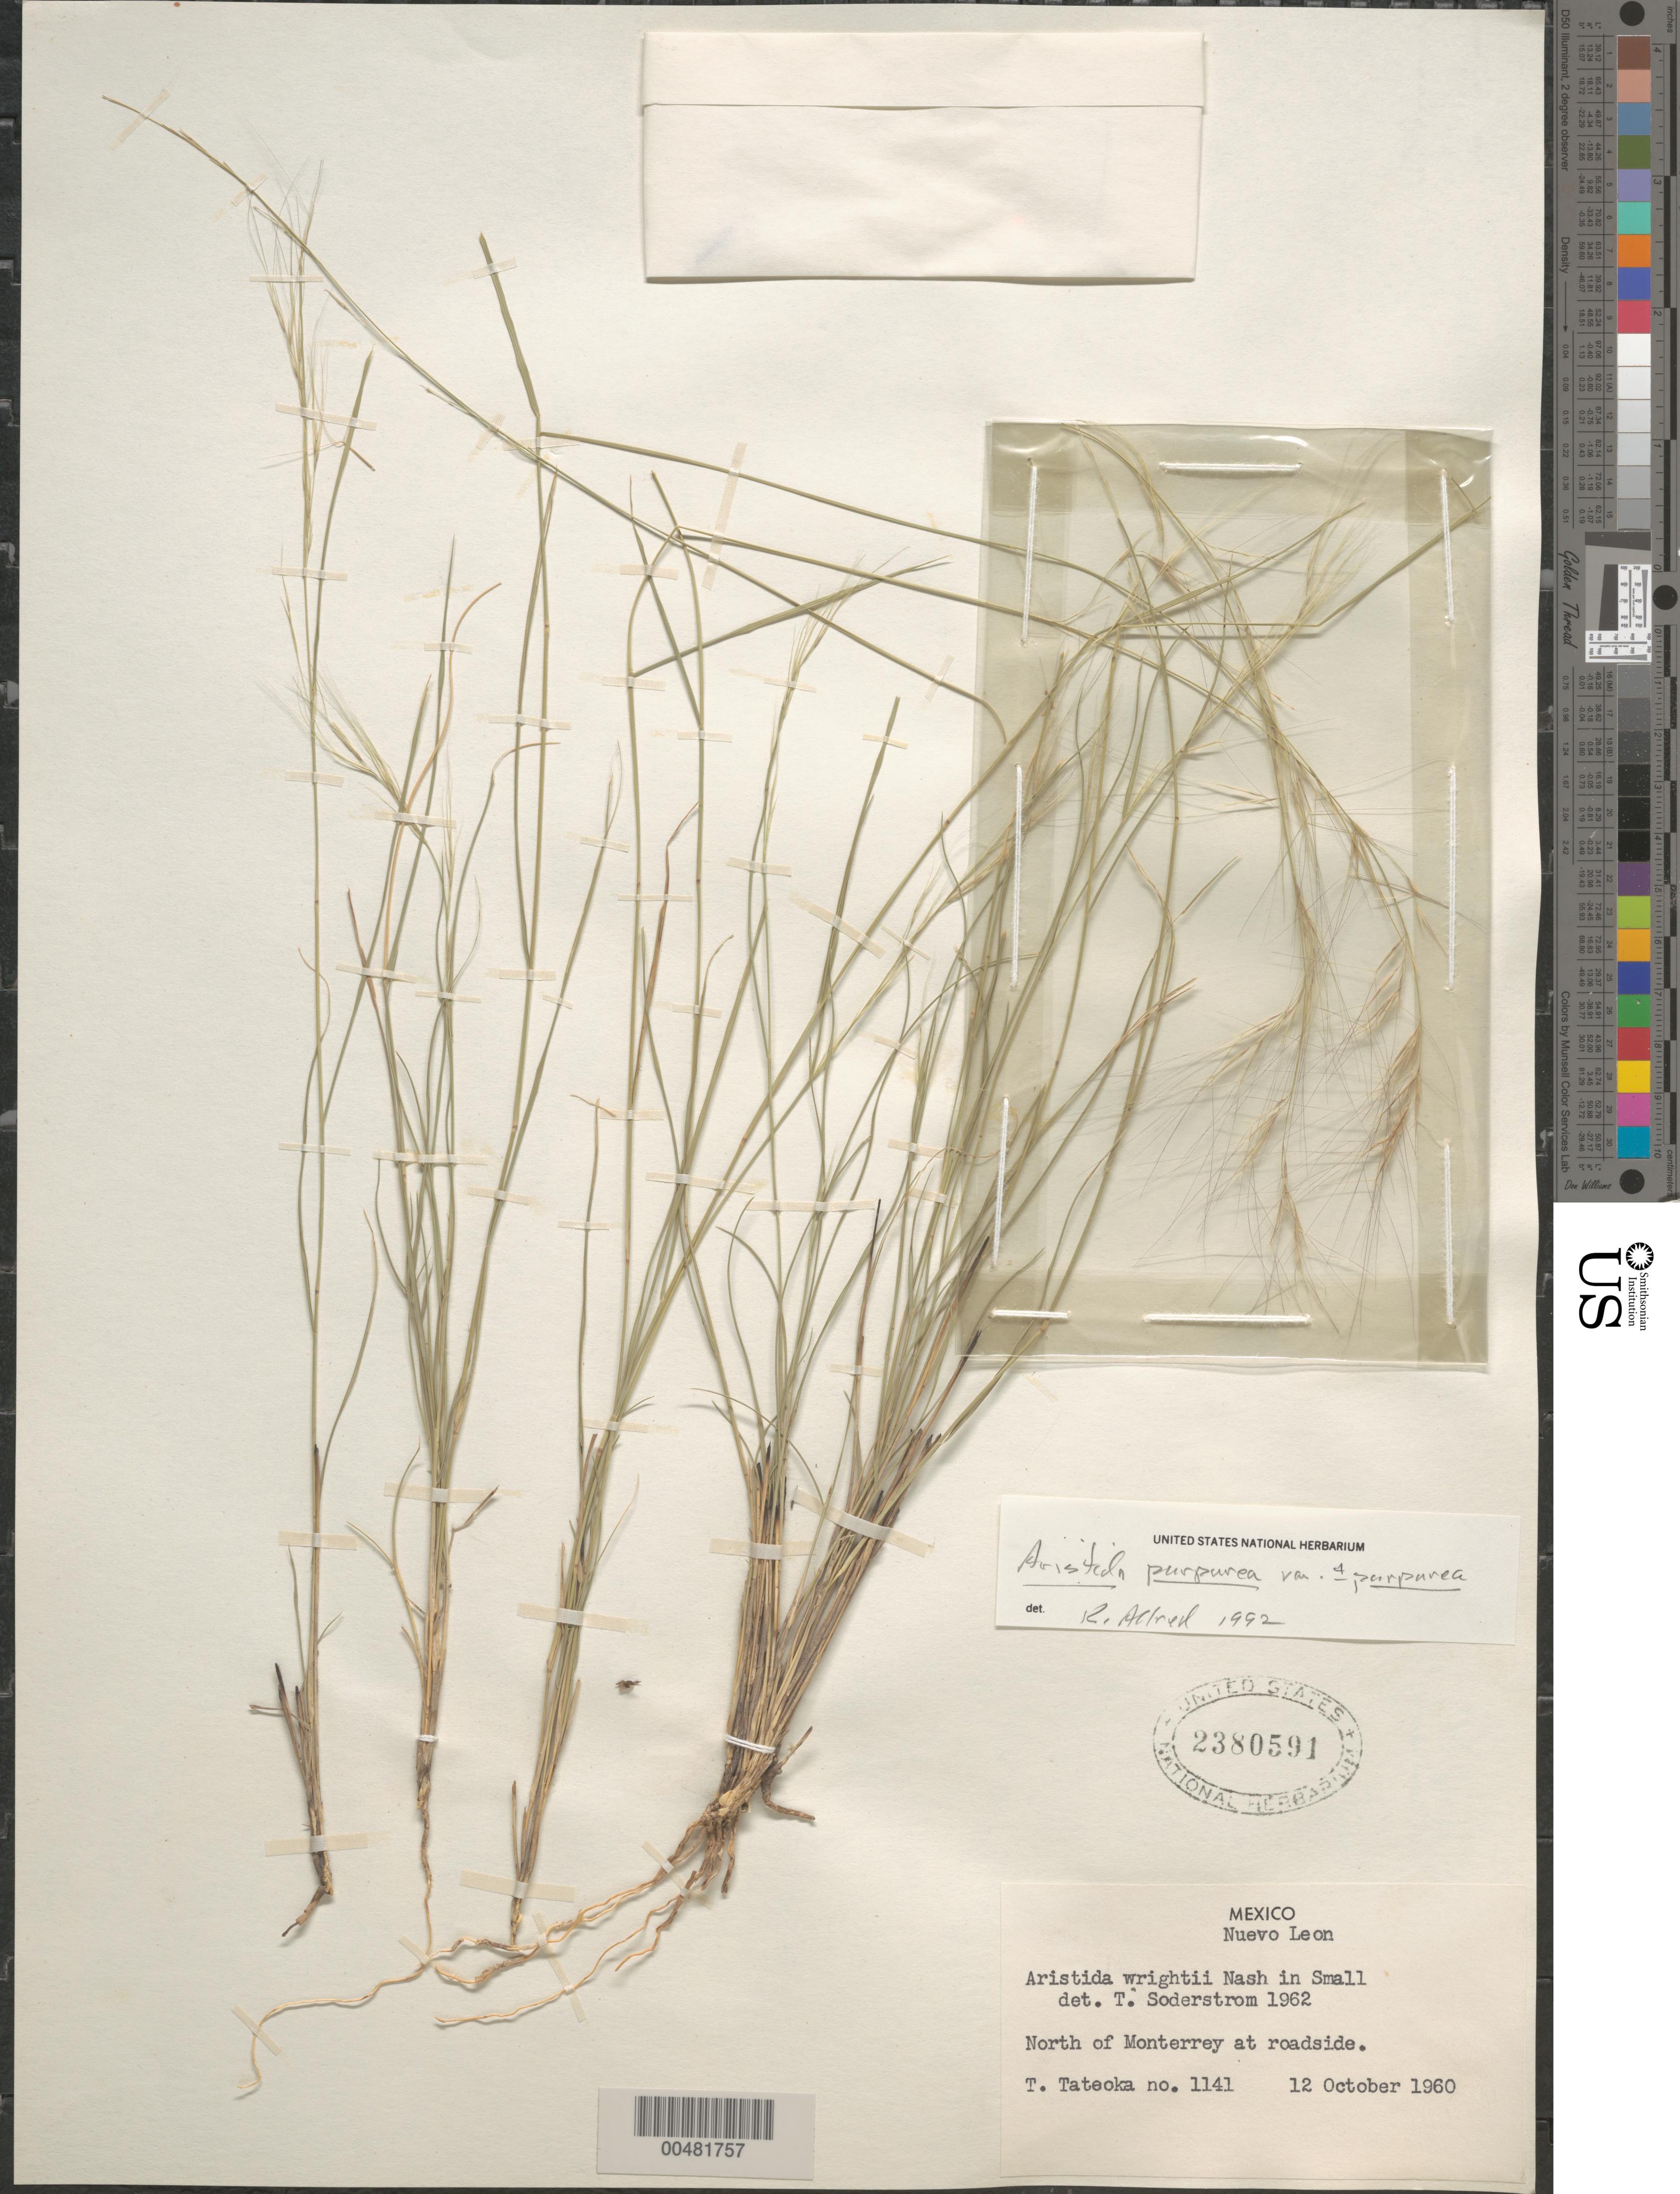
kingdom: Plantae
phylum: Tracheophyta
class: Liliopsida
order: Poales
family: Poaceae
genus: Aristida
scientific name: Aristida purpurea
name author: Nutt.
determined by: Allred, K.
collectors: T. Tateoka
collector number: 1141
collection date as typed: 12 Oct 1960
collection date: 1960-10-12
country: Mexico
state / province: Nuevo León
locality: N of Monterrey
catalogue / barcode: US 2380591